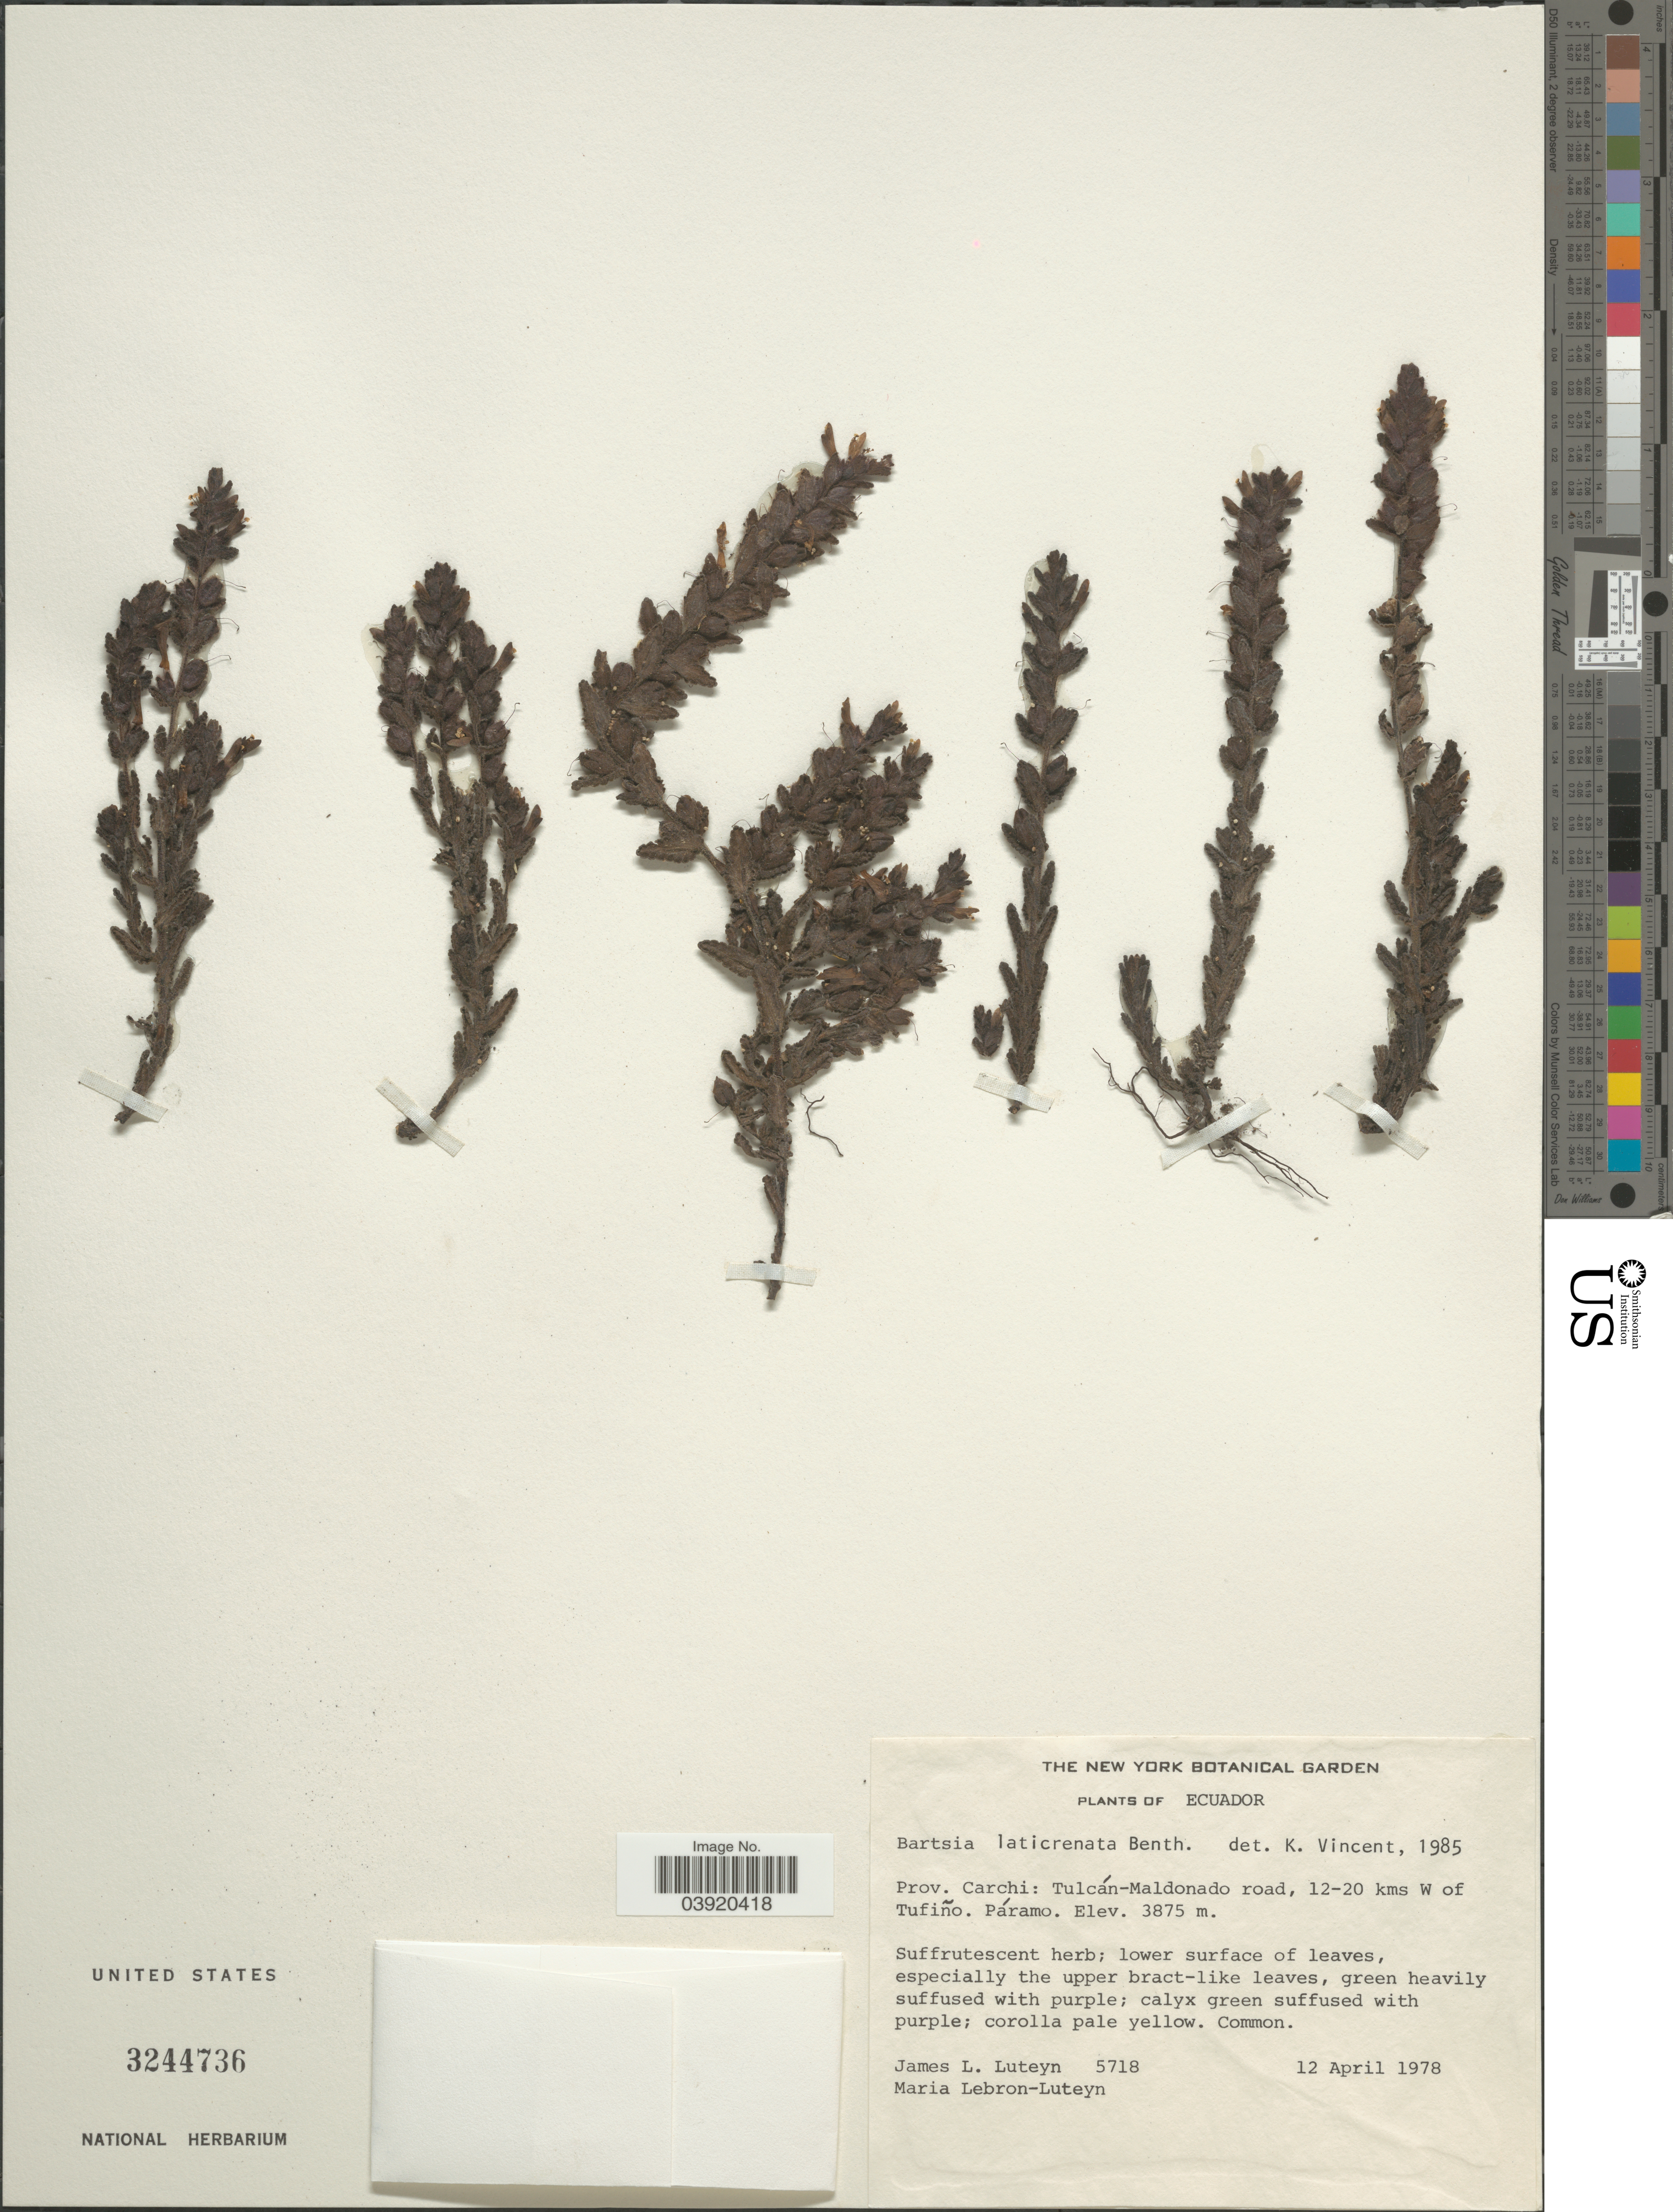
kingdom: Plantae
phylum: Tracheophyta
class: Magnoliopsida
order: Lamiales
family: Orobanchaceae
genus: Bartsia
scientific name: Bartsia laticrenata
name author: Benth.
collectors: J. L. Luteyn & M. L. Lebrón-Luteyn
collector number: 5718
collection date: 1978-04-12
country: Ecuador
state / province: Carchi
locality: Tulcán-Maldonado road, 12-20 kms W of Tufiño.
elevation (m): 3875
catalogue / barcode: US 3244736